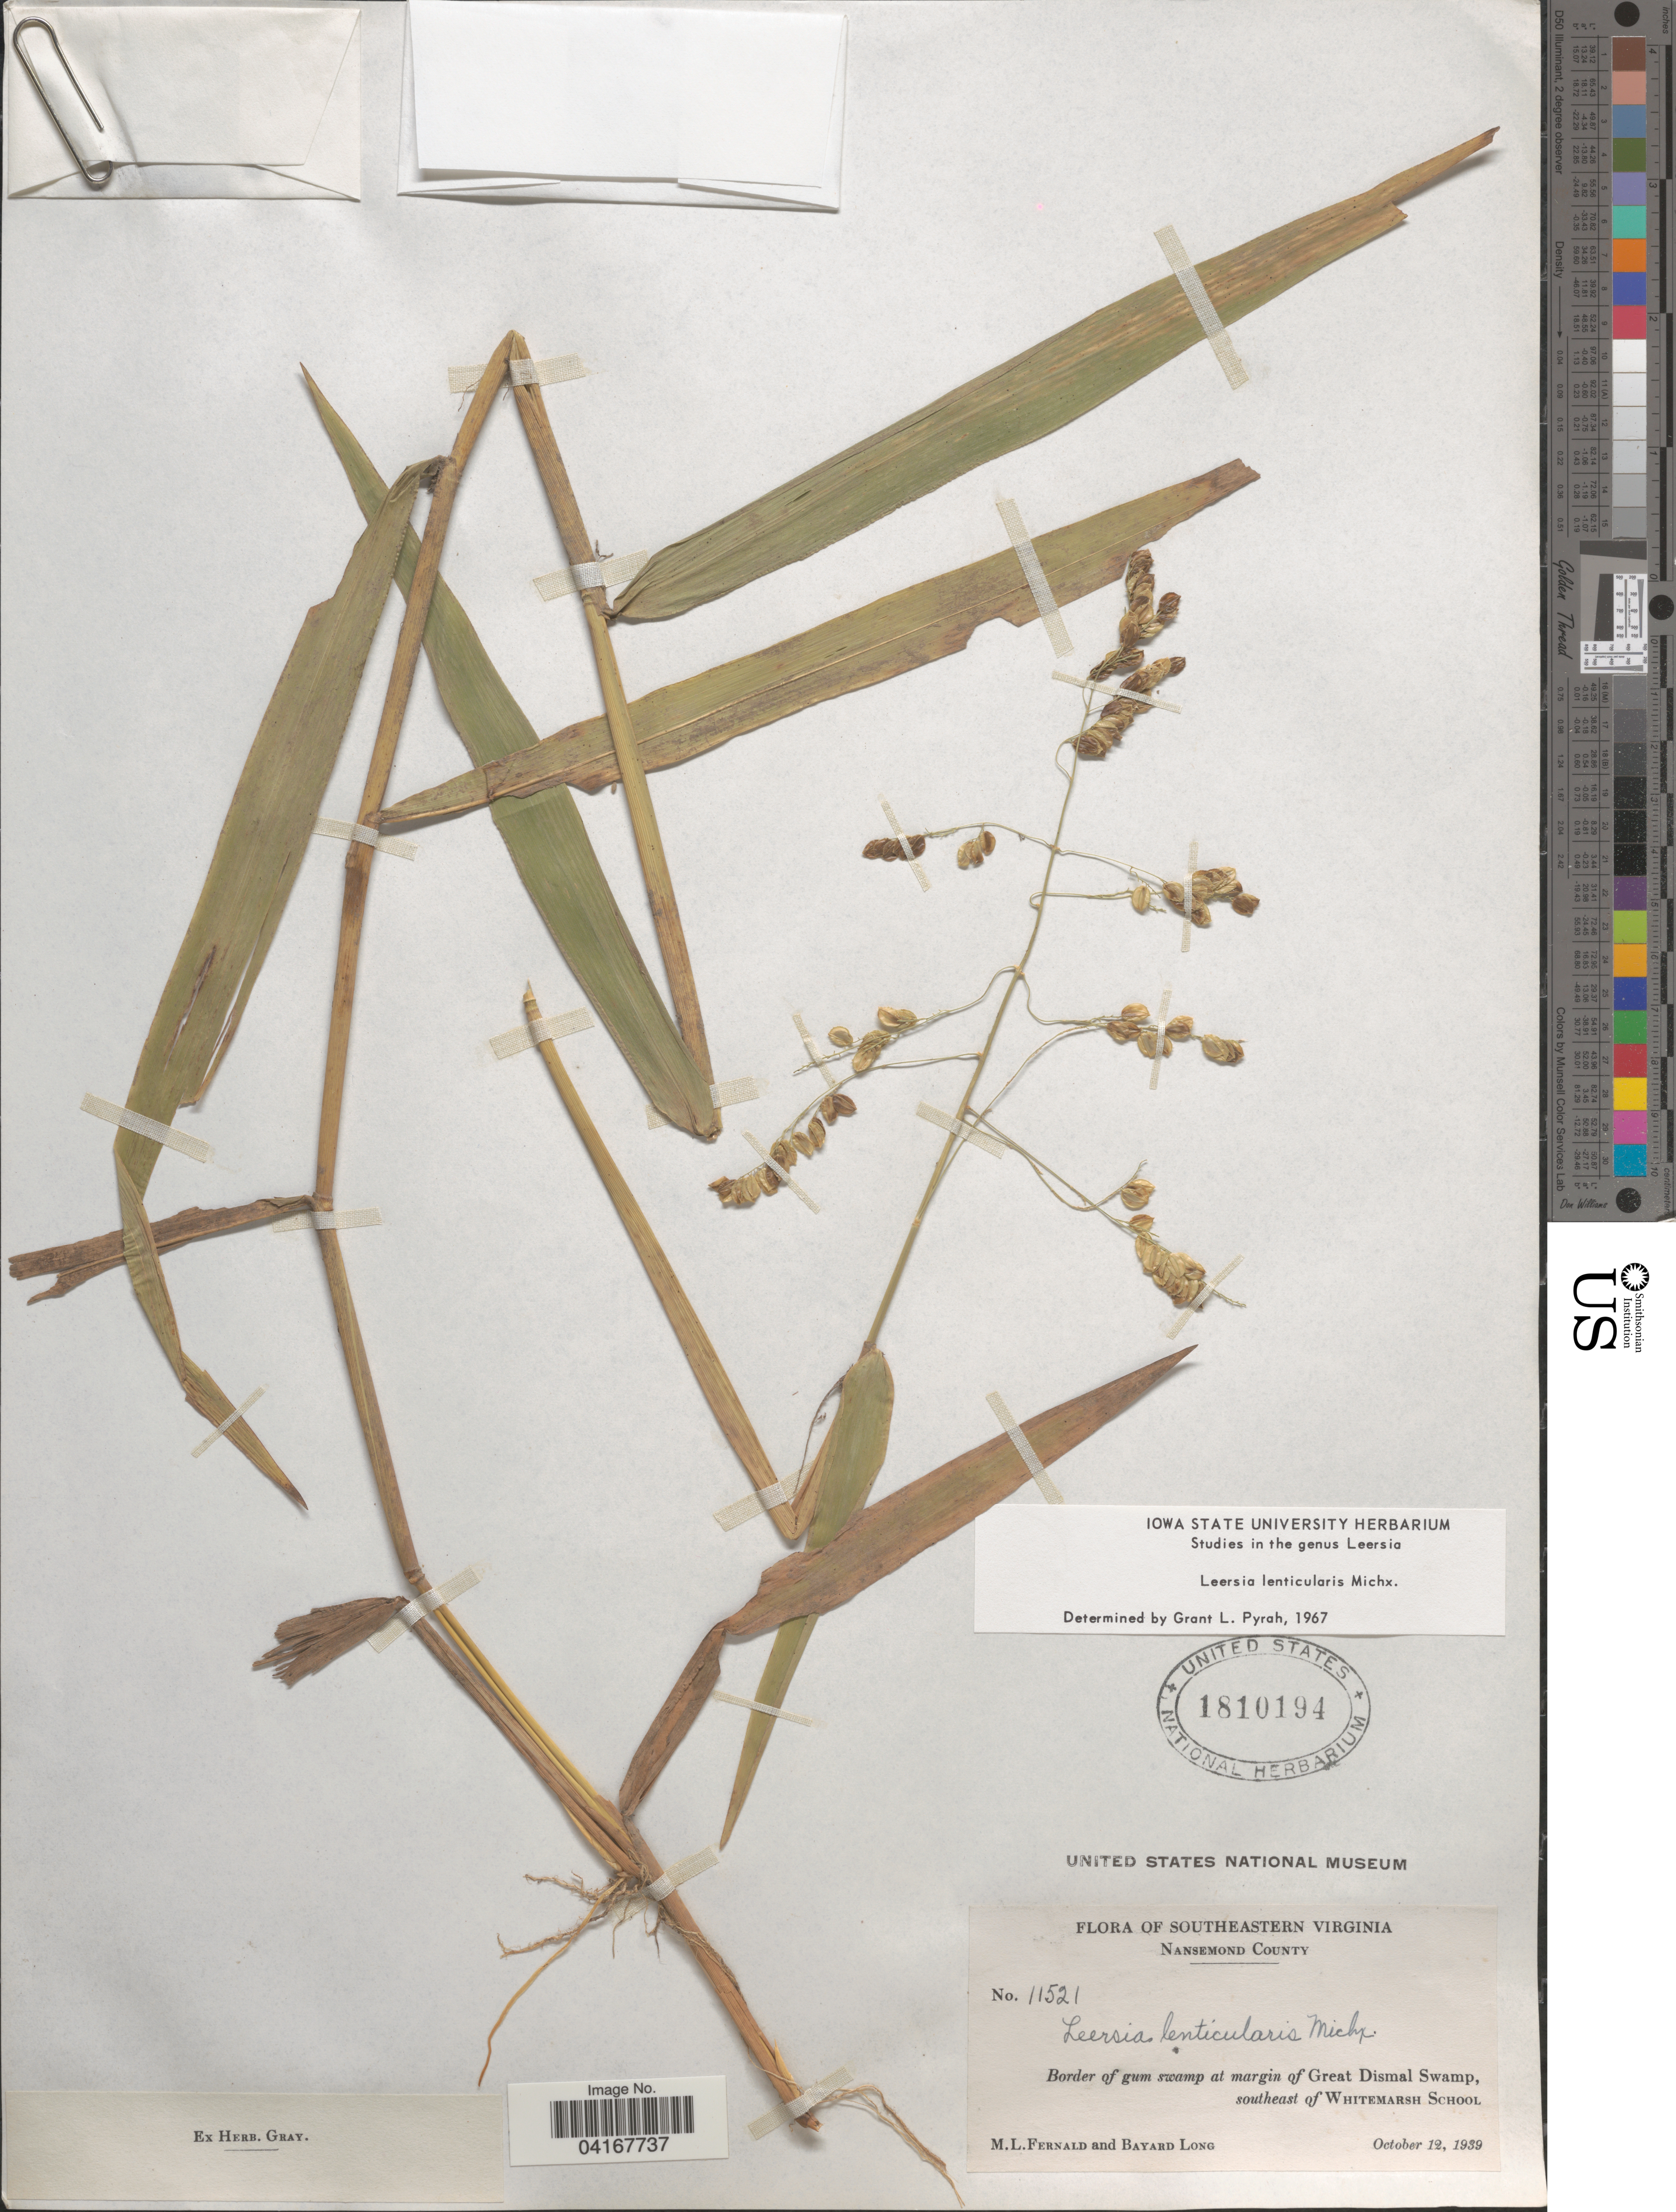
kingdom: Plantae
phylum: Tracheophyta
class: Liliopsida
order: Poales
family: Poaceae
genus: Leersia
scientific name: Leersia lenticularis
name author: Michx.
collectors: M. L. Fernald & B. Long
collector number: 11521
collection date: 1939-10-12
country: United States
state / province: Virginia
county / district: City of Suffolk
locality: Southeastern Virginia. Nansemond County. Border of gum swamp at margin of Great Dismal Swamp, southeast of Whitemarsh School.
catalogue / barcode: US 1810194